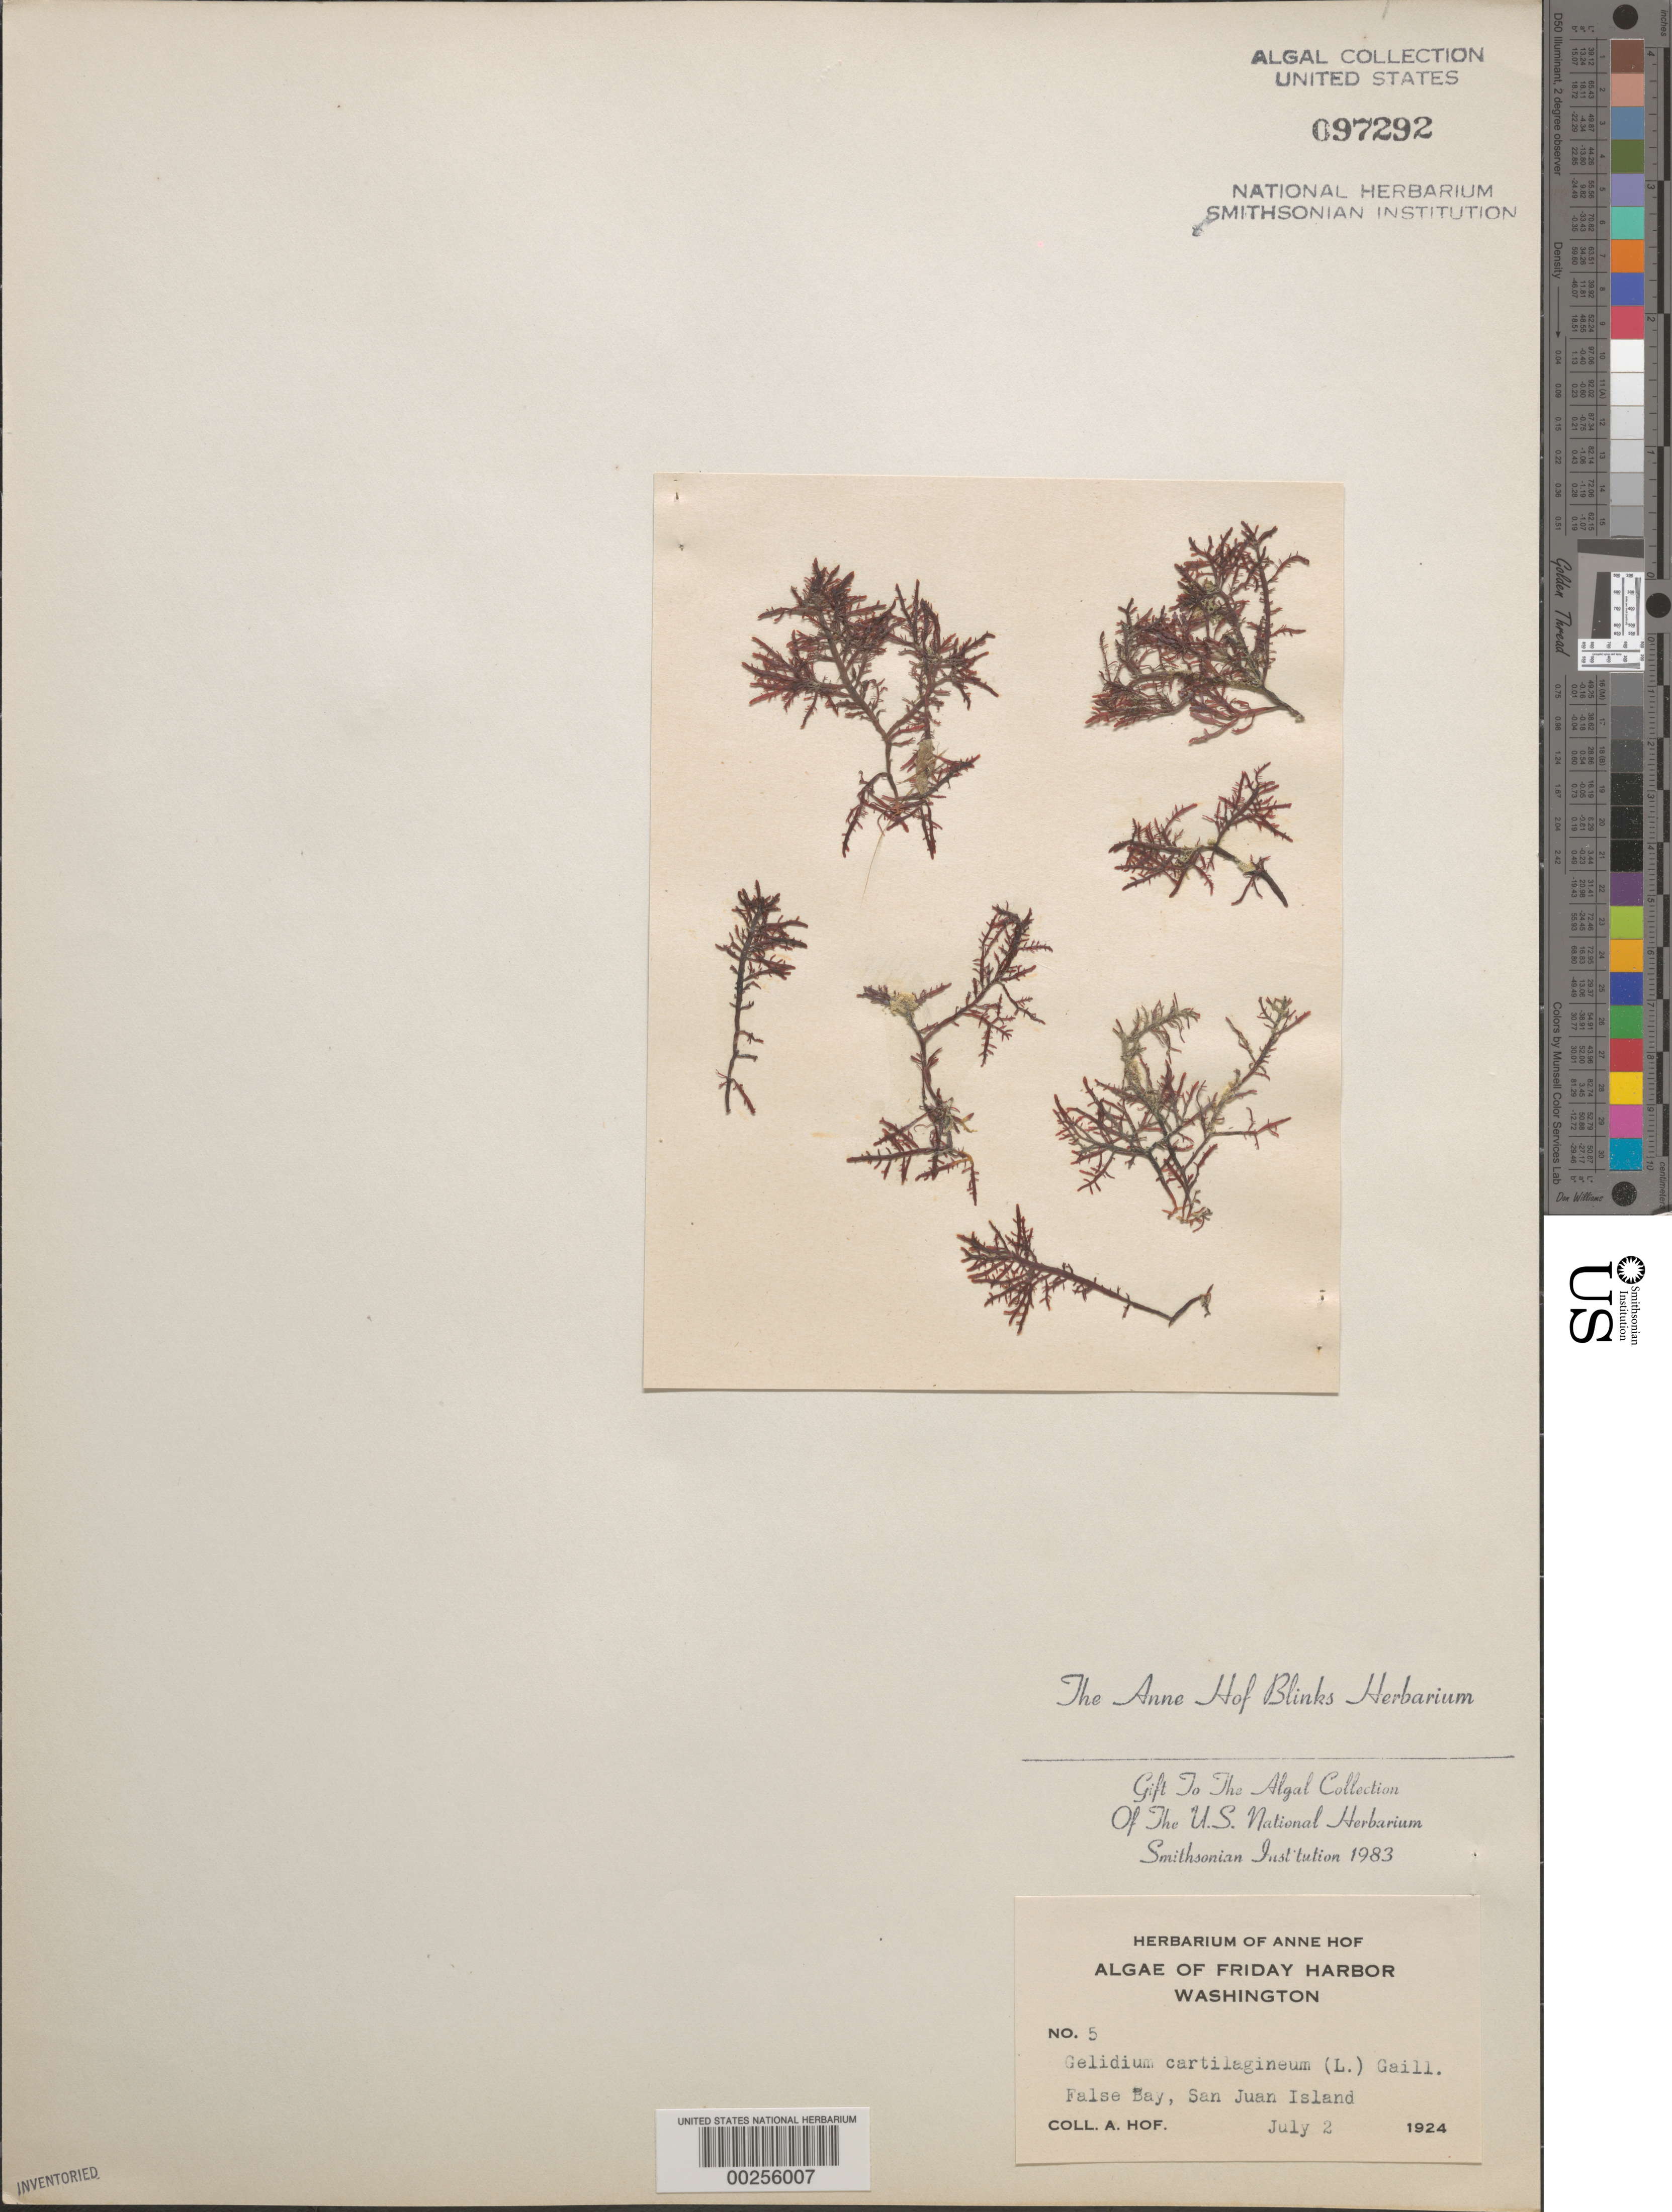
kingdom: Plantae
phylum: Rhodophyta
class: Florideophyceae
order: Plocamiales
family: Plocamiaceae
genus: Plocamium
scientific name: Plocamium cartilagineum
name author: (L.) P.S. Dixon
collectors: A. Blinks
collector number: AHB 5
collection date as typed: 02 Jul 1924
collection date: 1924-07-02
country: United States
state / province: Washington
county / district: San Juan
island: San Juan Island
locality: False Bay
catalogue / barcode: US 97292